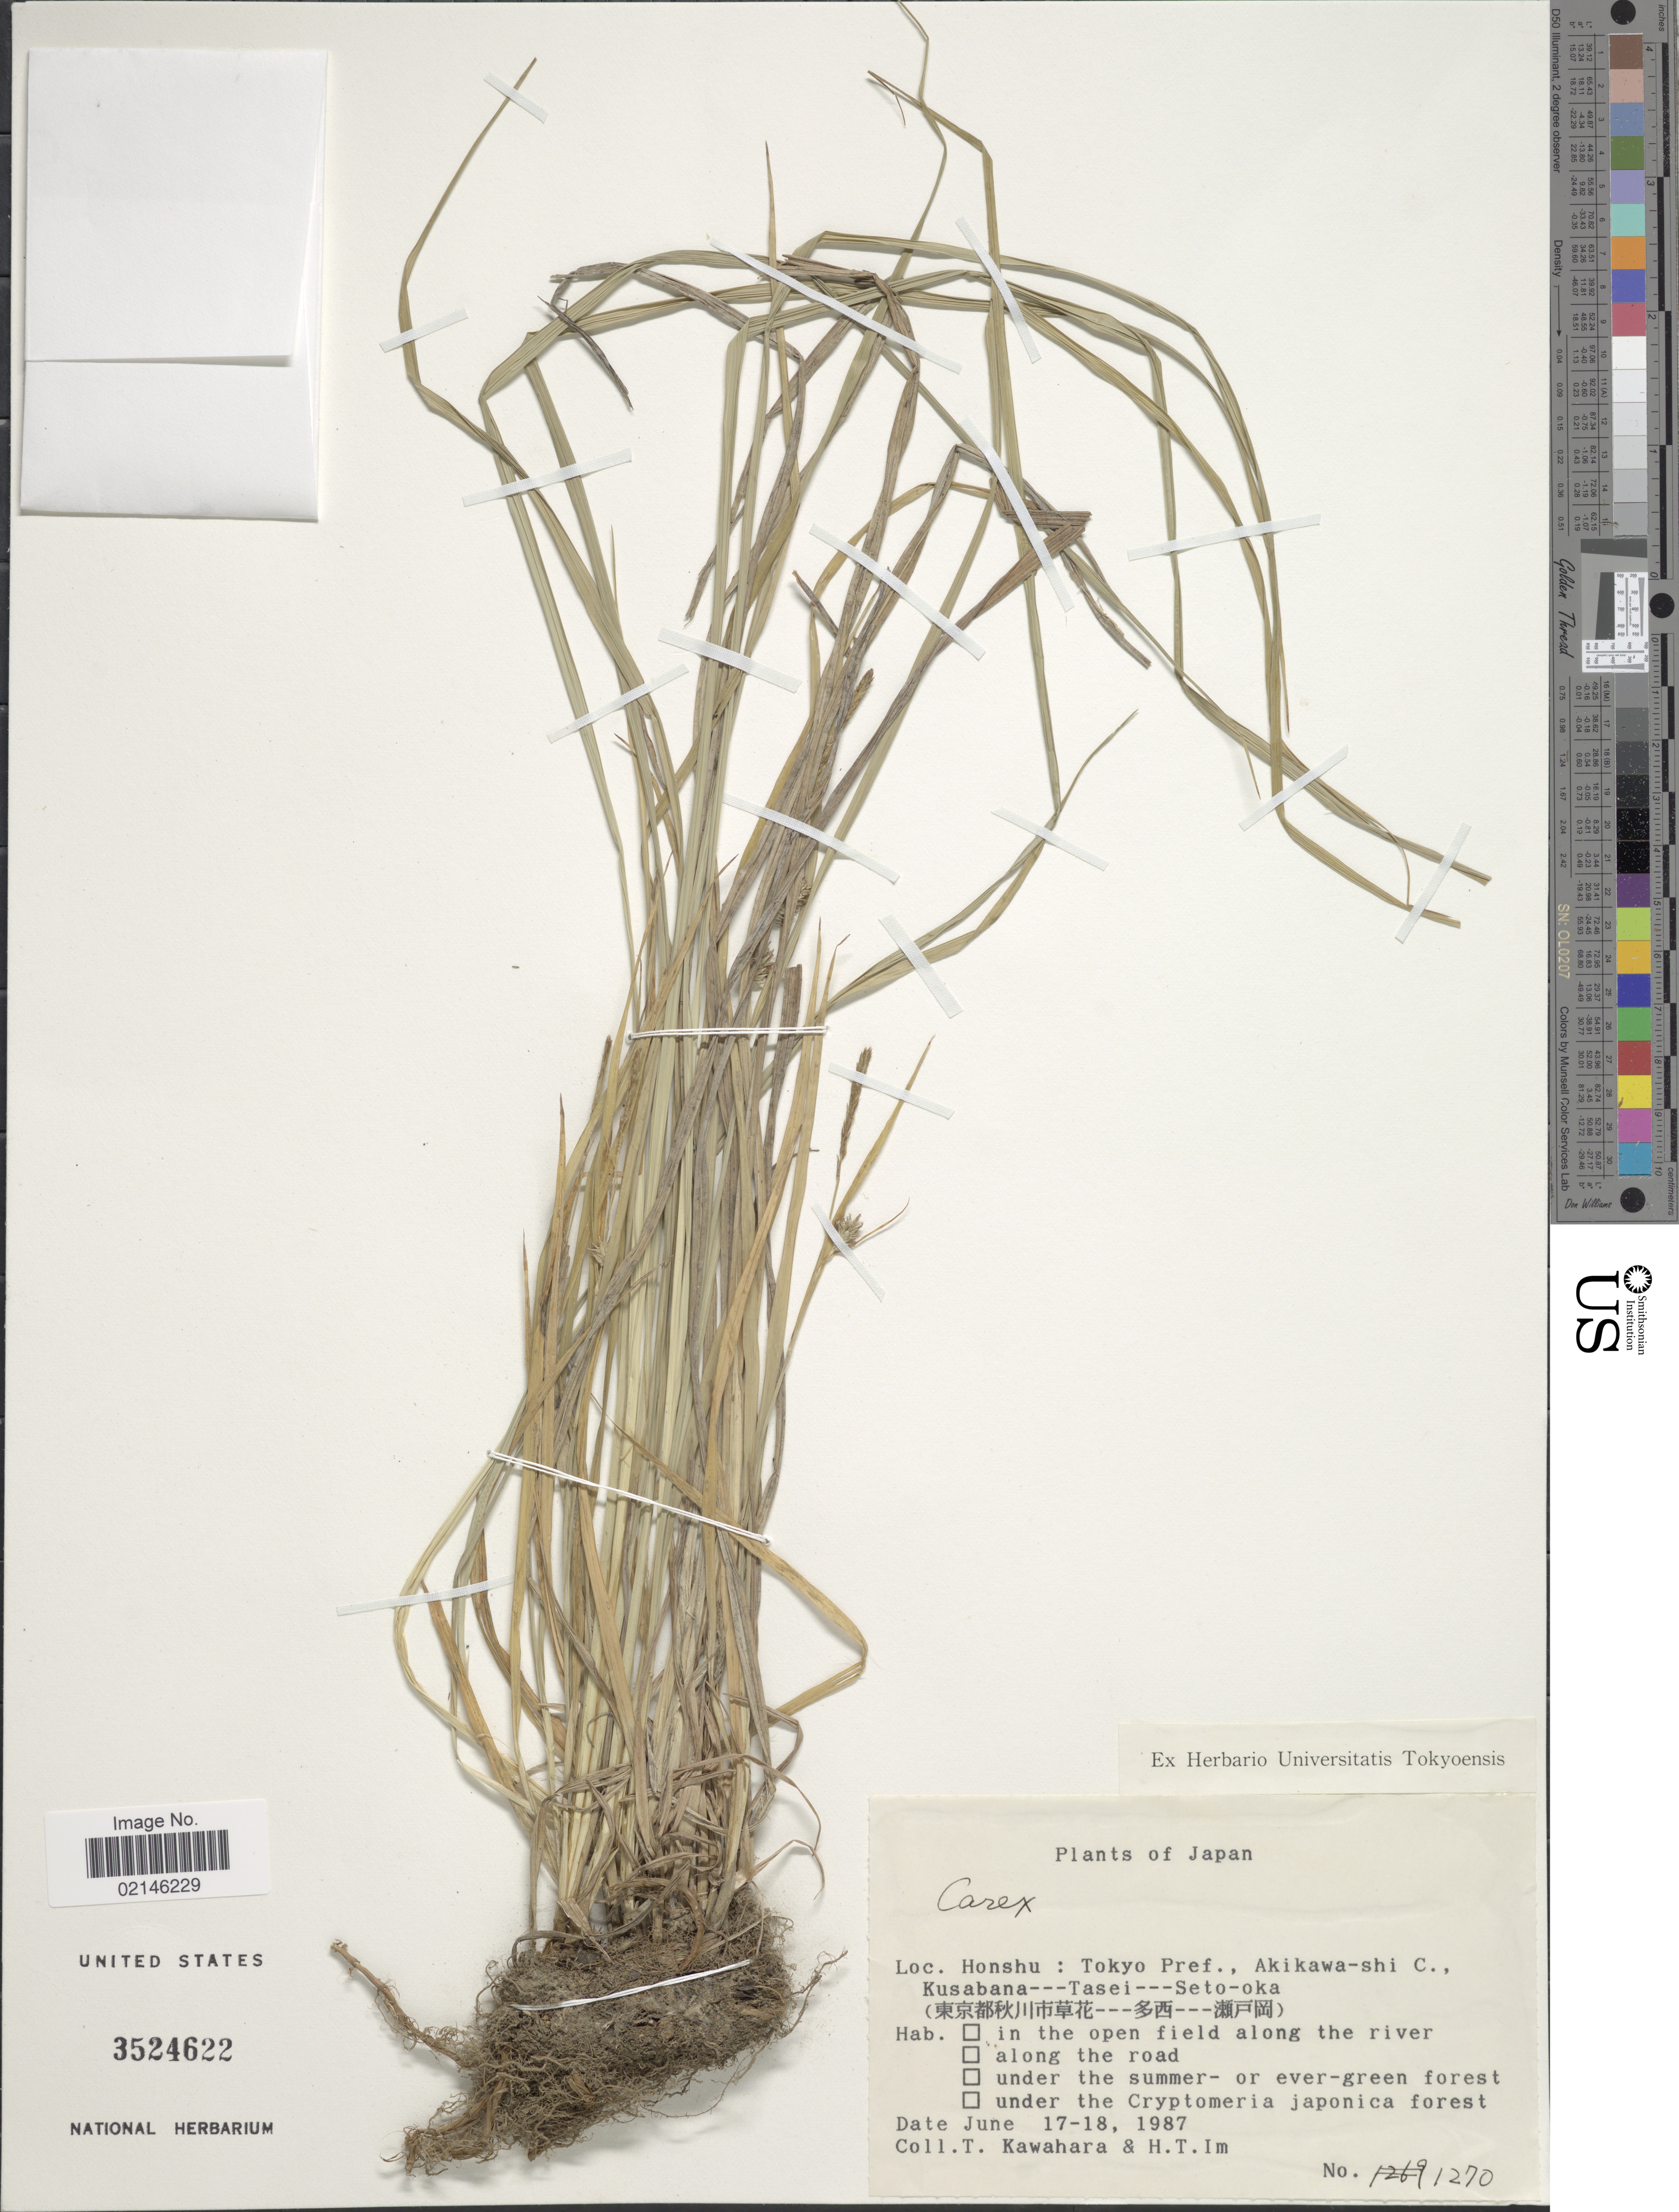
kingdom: Plantae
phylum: Tracheophyta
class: Liliopsida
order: Poales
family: Cyperaceae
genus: Carex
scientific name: Carex sp.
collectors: T. Kawahara & H. Im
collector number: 11270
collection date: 1987-06-17/1987-06-18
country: Japan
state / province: Tokyo, Federal City of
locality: Honshu: Tokyo Pref., Akikawa-shi C., Kusabana---Tasei---Seto-oka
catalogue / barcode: US 3524622